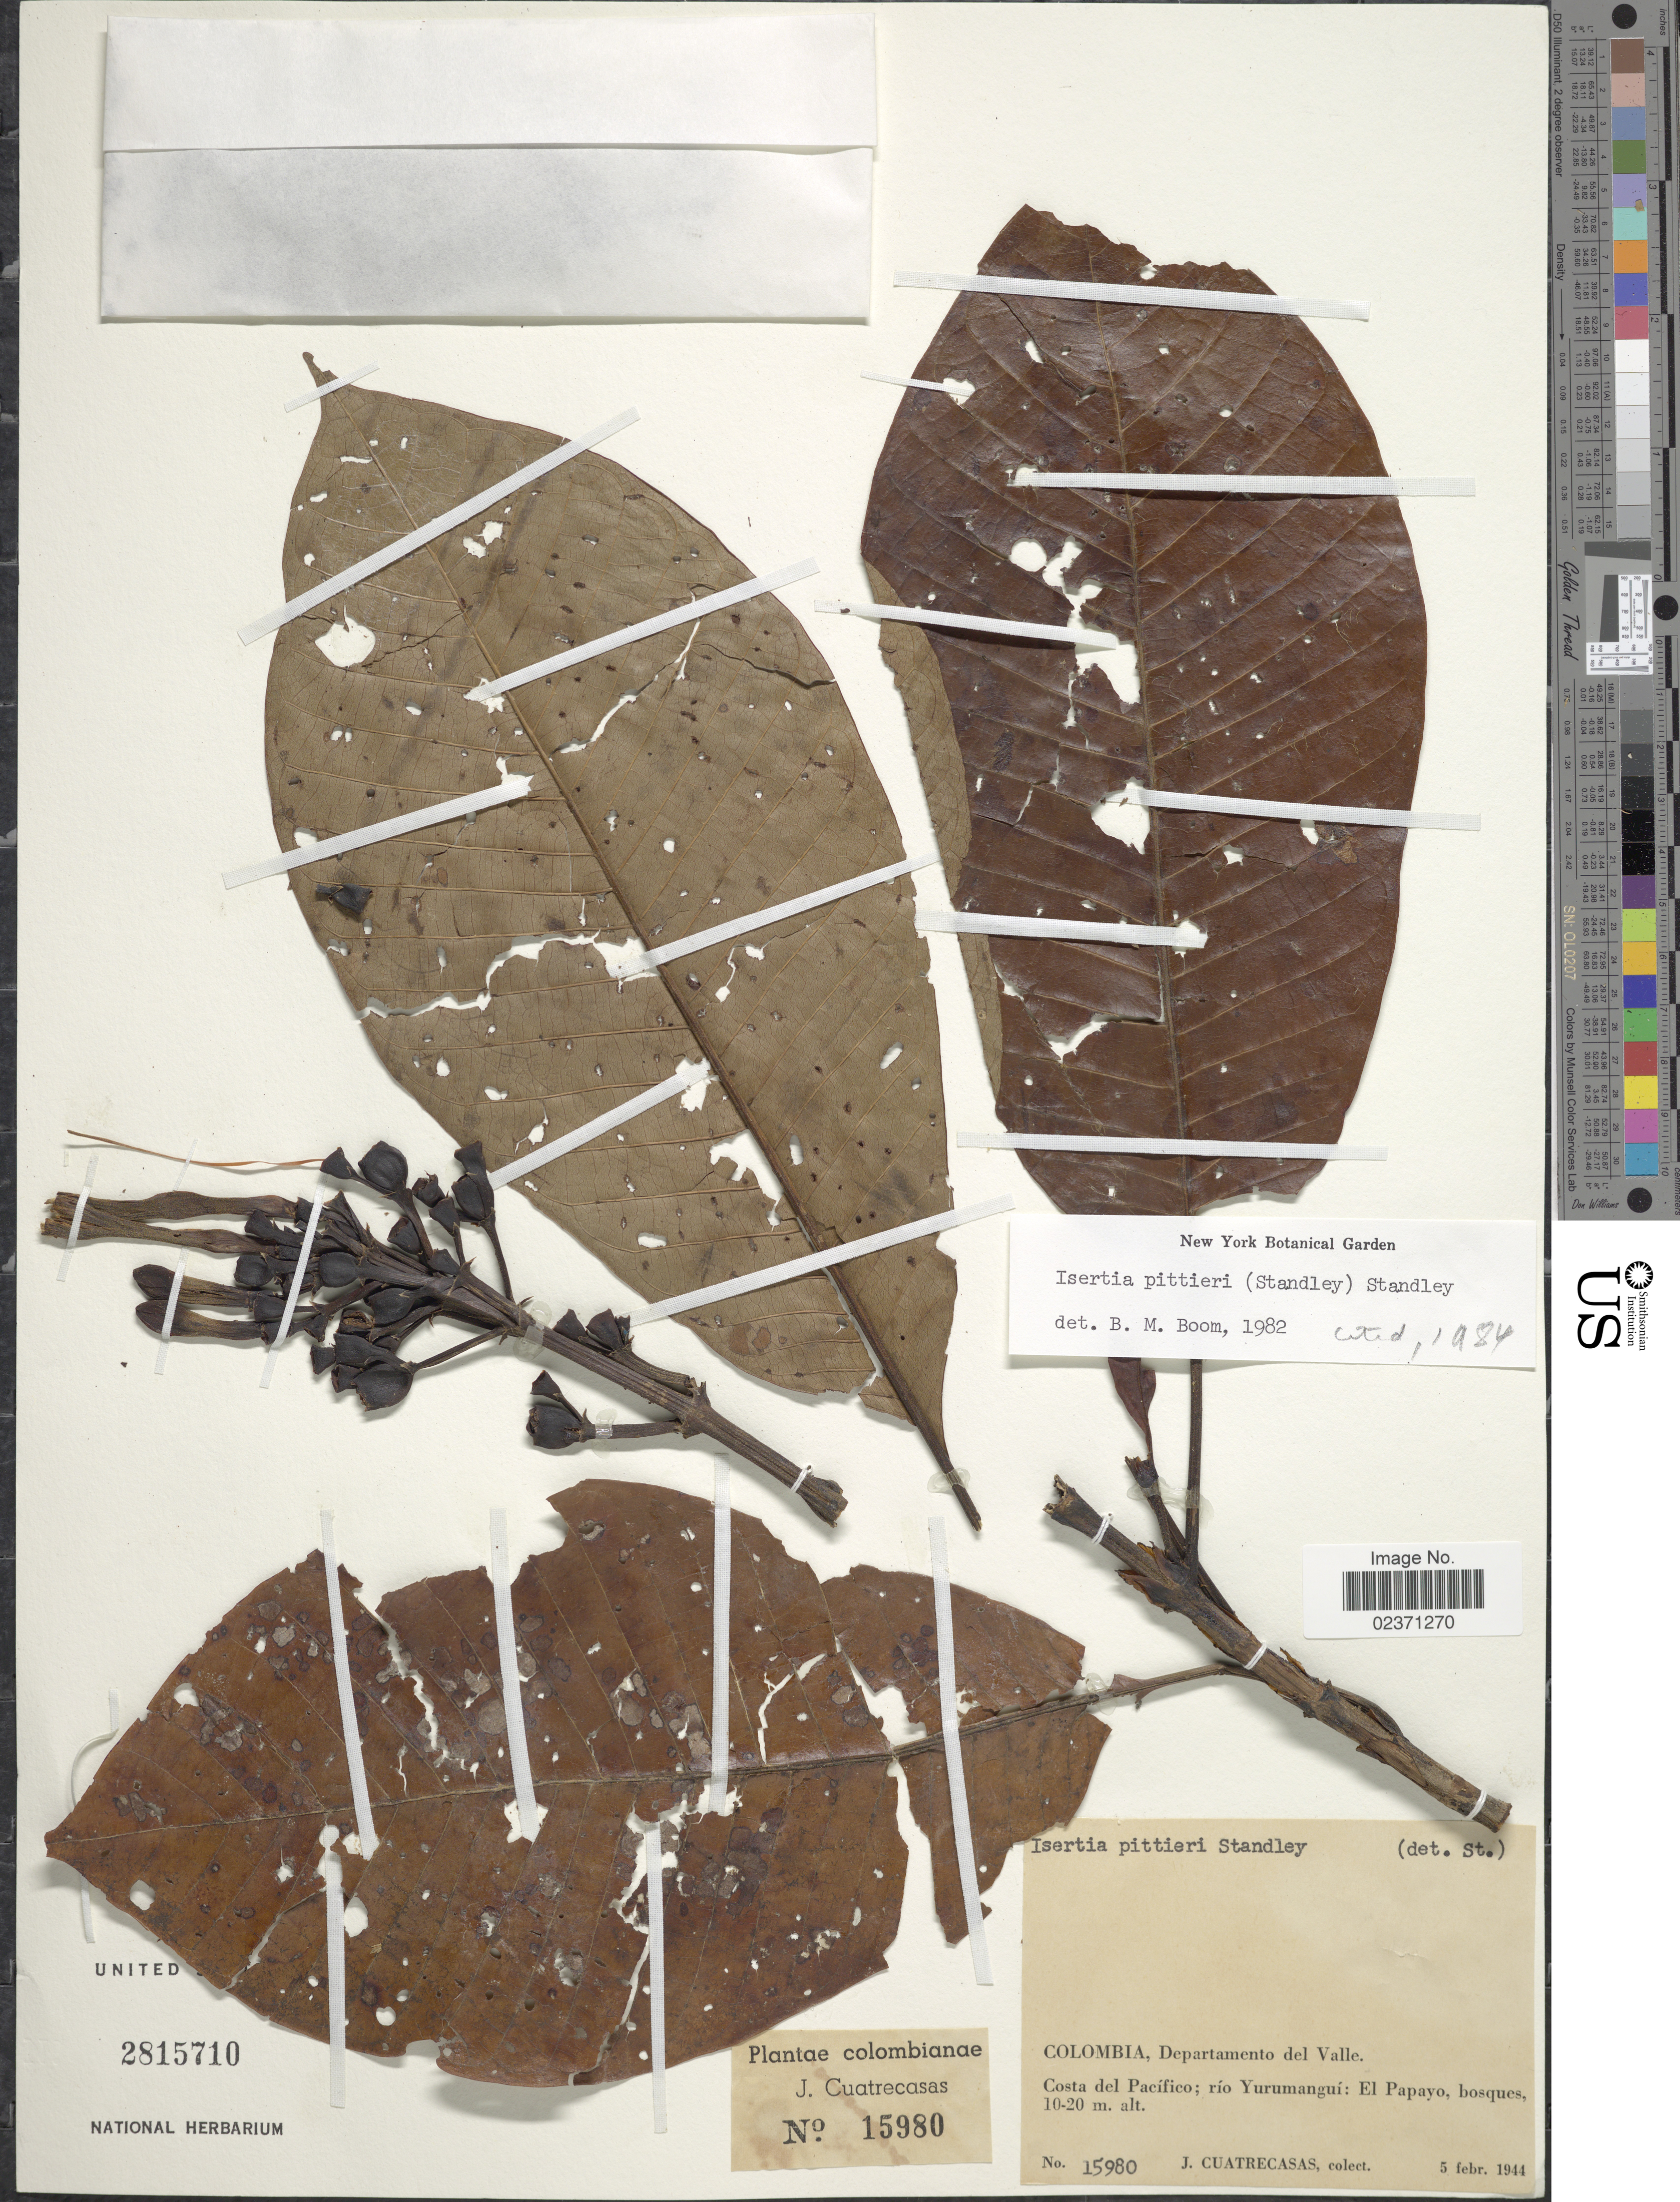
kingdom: Plantae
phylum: Tracheophyta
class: Magnoliopsida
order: Gentianales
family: Rubiaceae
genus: Isertia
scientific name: Isertia pittieri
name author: (Standl.) Standl.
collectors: J. Cuatrecasas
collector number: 15980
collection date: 1944-02-05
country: Colombia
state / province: Valle del Cauca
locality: Departamento del Valle. Costa del Pacifico; rio Yurumangui: El Papayo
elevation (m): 10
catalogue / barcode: US 2815710